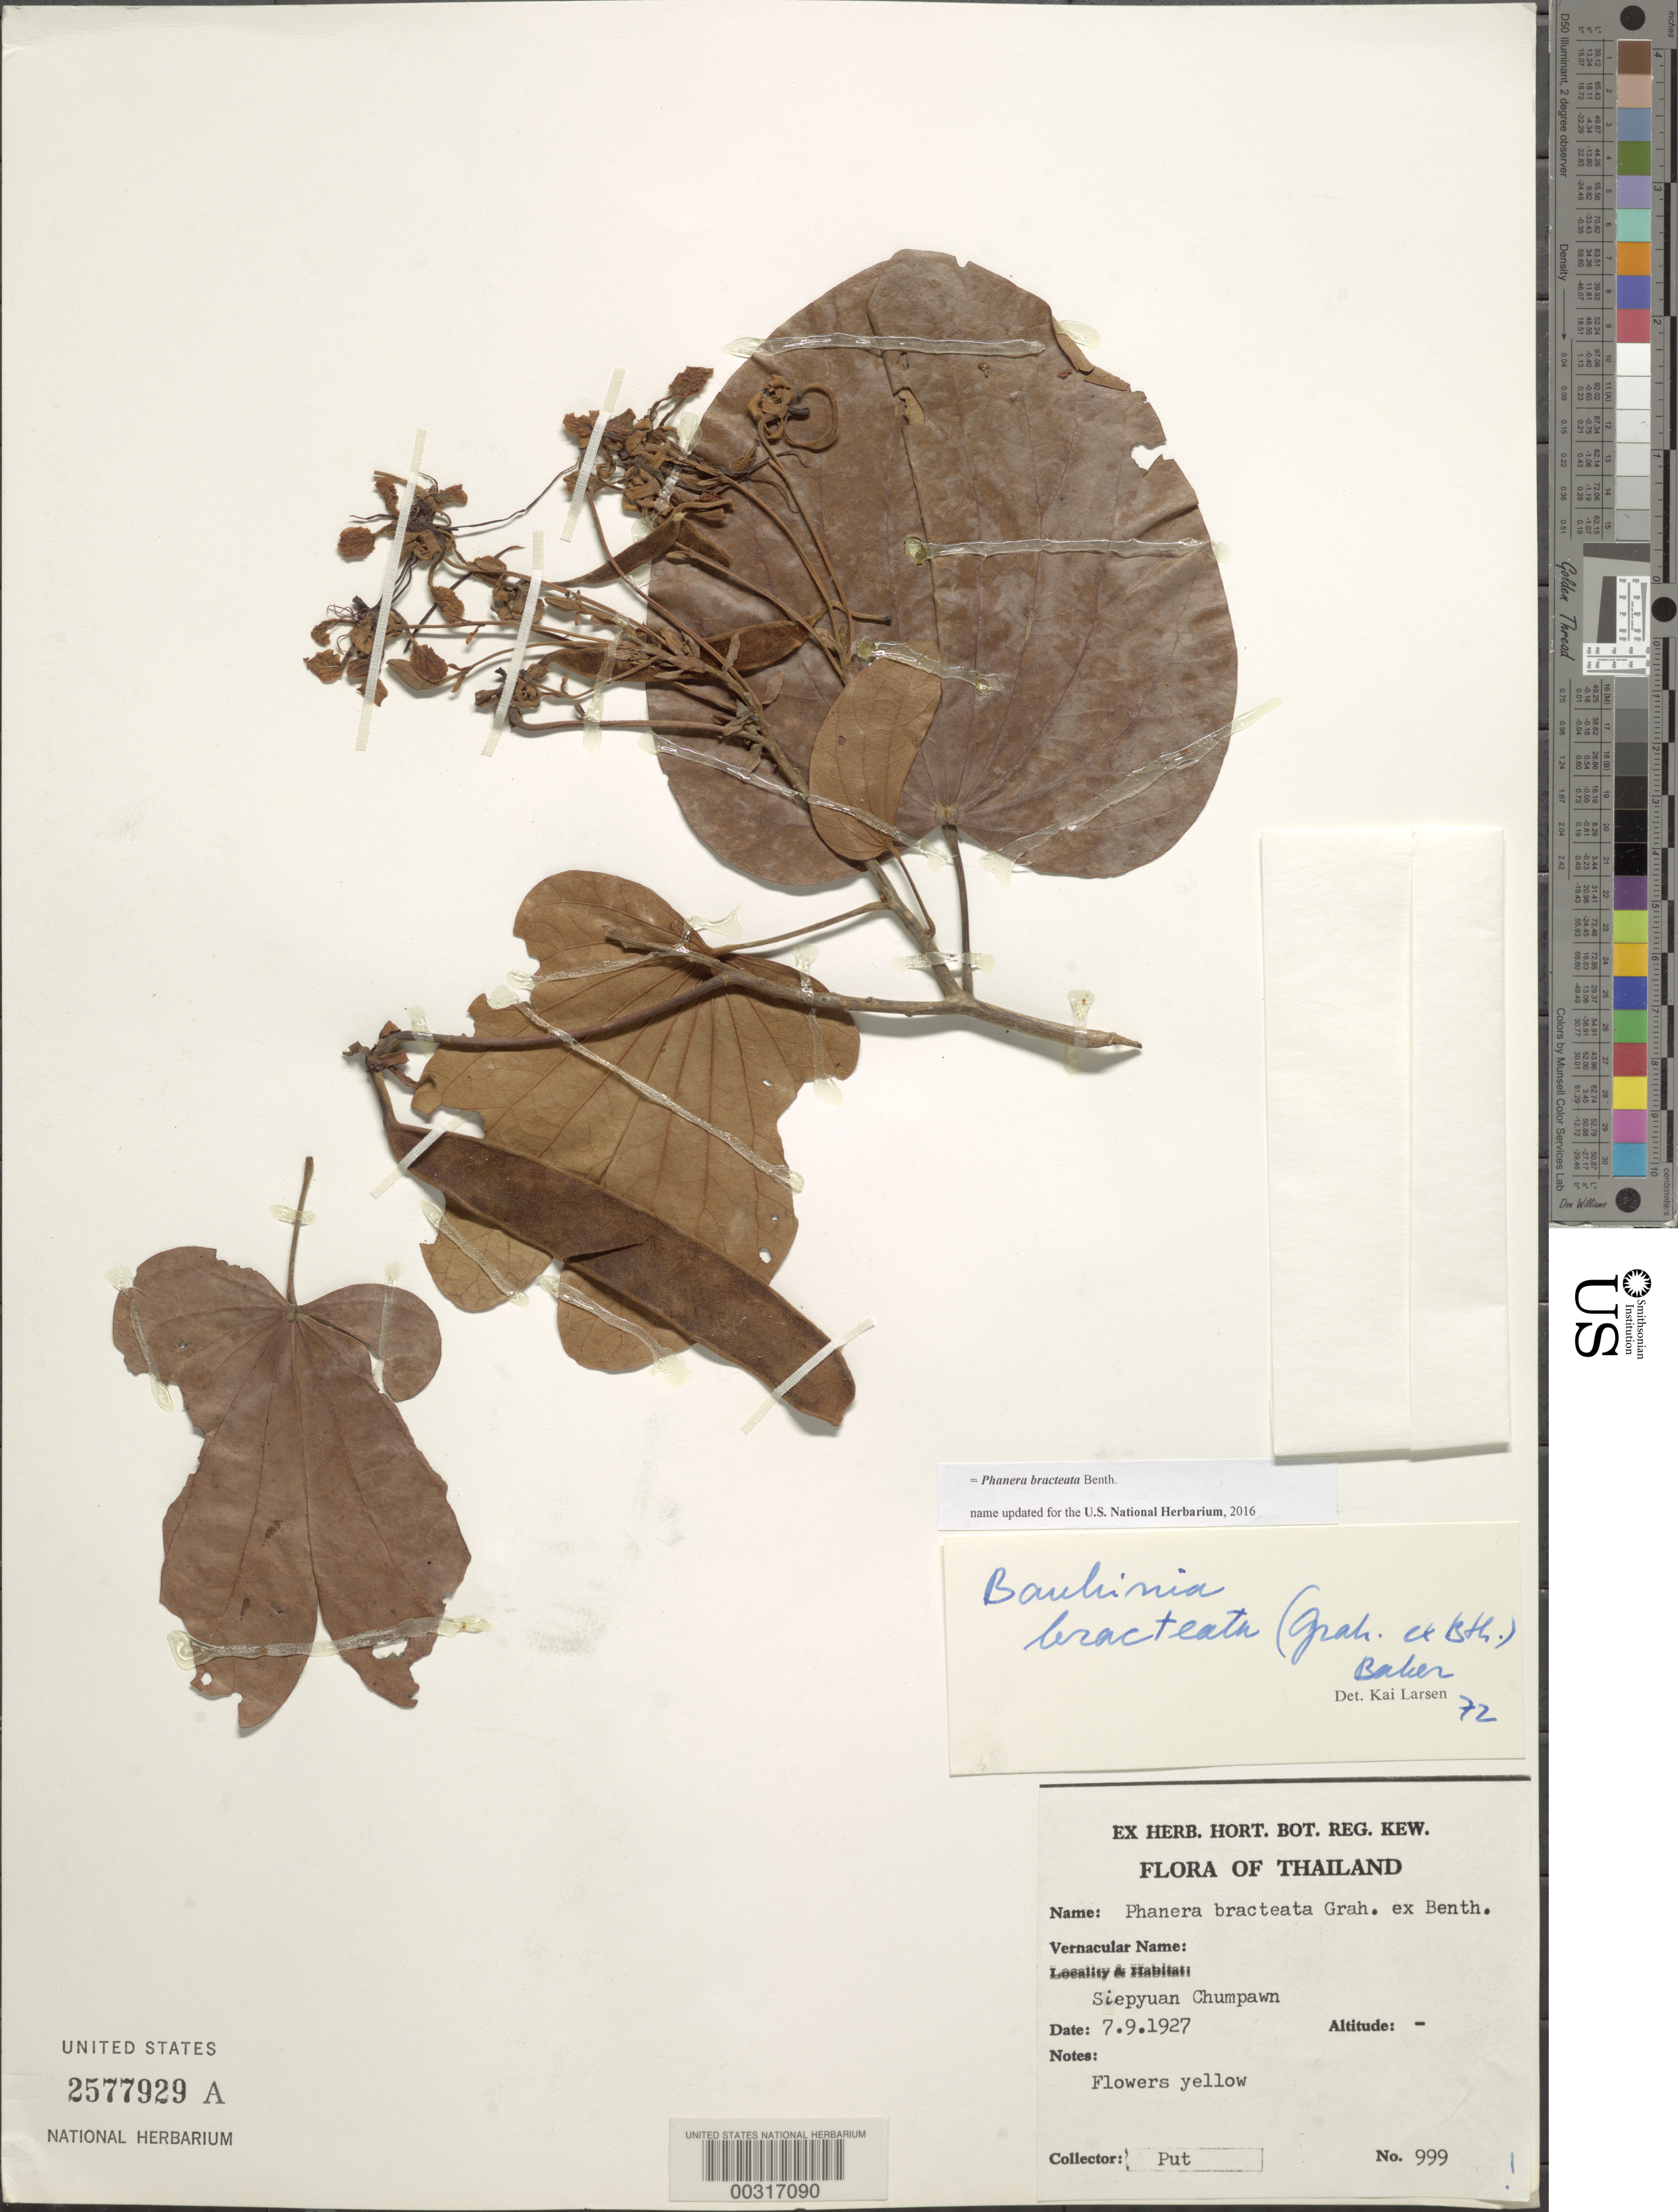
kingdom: Plantae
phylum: Tracheophyta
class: Magnoliopsida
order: Fabales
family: Fabaceae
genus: Phanera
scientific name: Phanera bracteata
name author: Benth.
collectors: -. Put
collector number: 999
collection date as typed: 07 Sep 1927 or 09 Jul 1927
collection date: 1927-07-09 or 1927-09-07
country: Thailand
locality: Siepyuan chumpawn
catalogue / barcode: US 2577929A